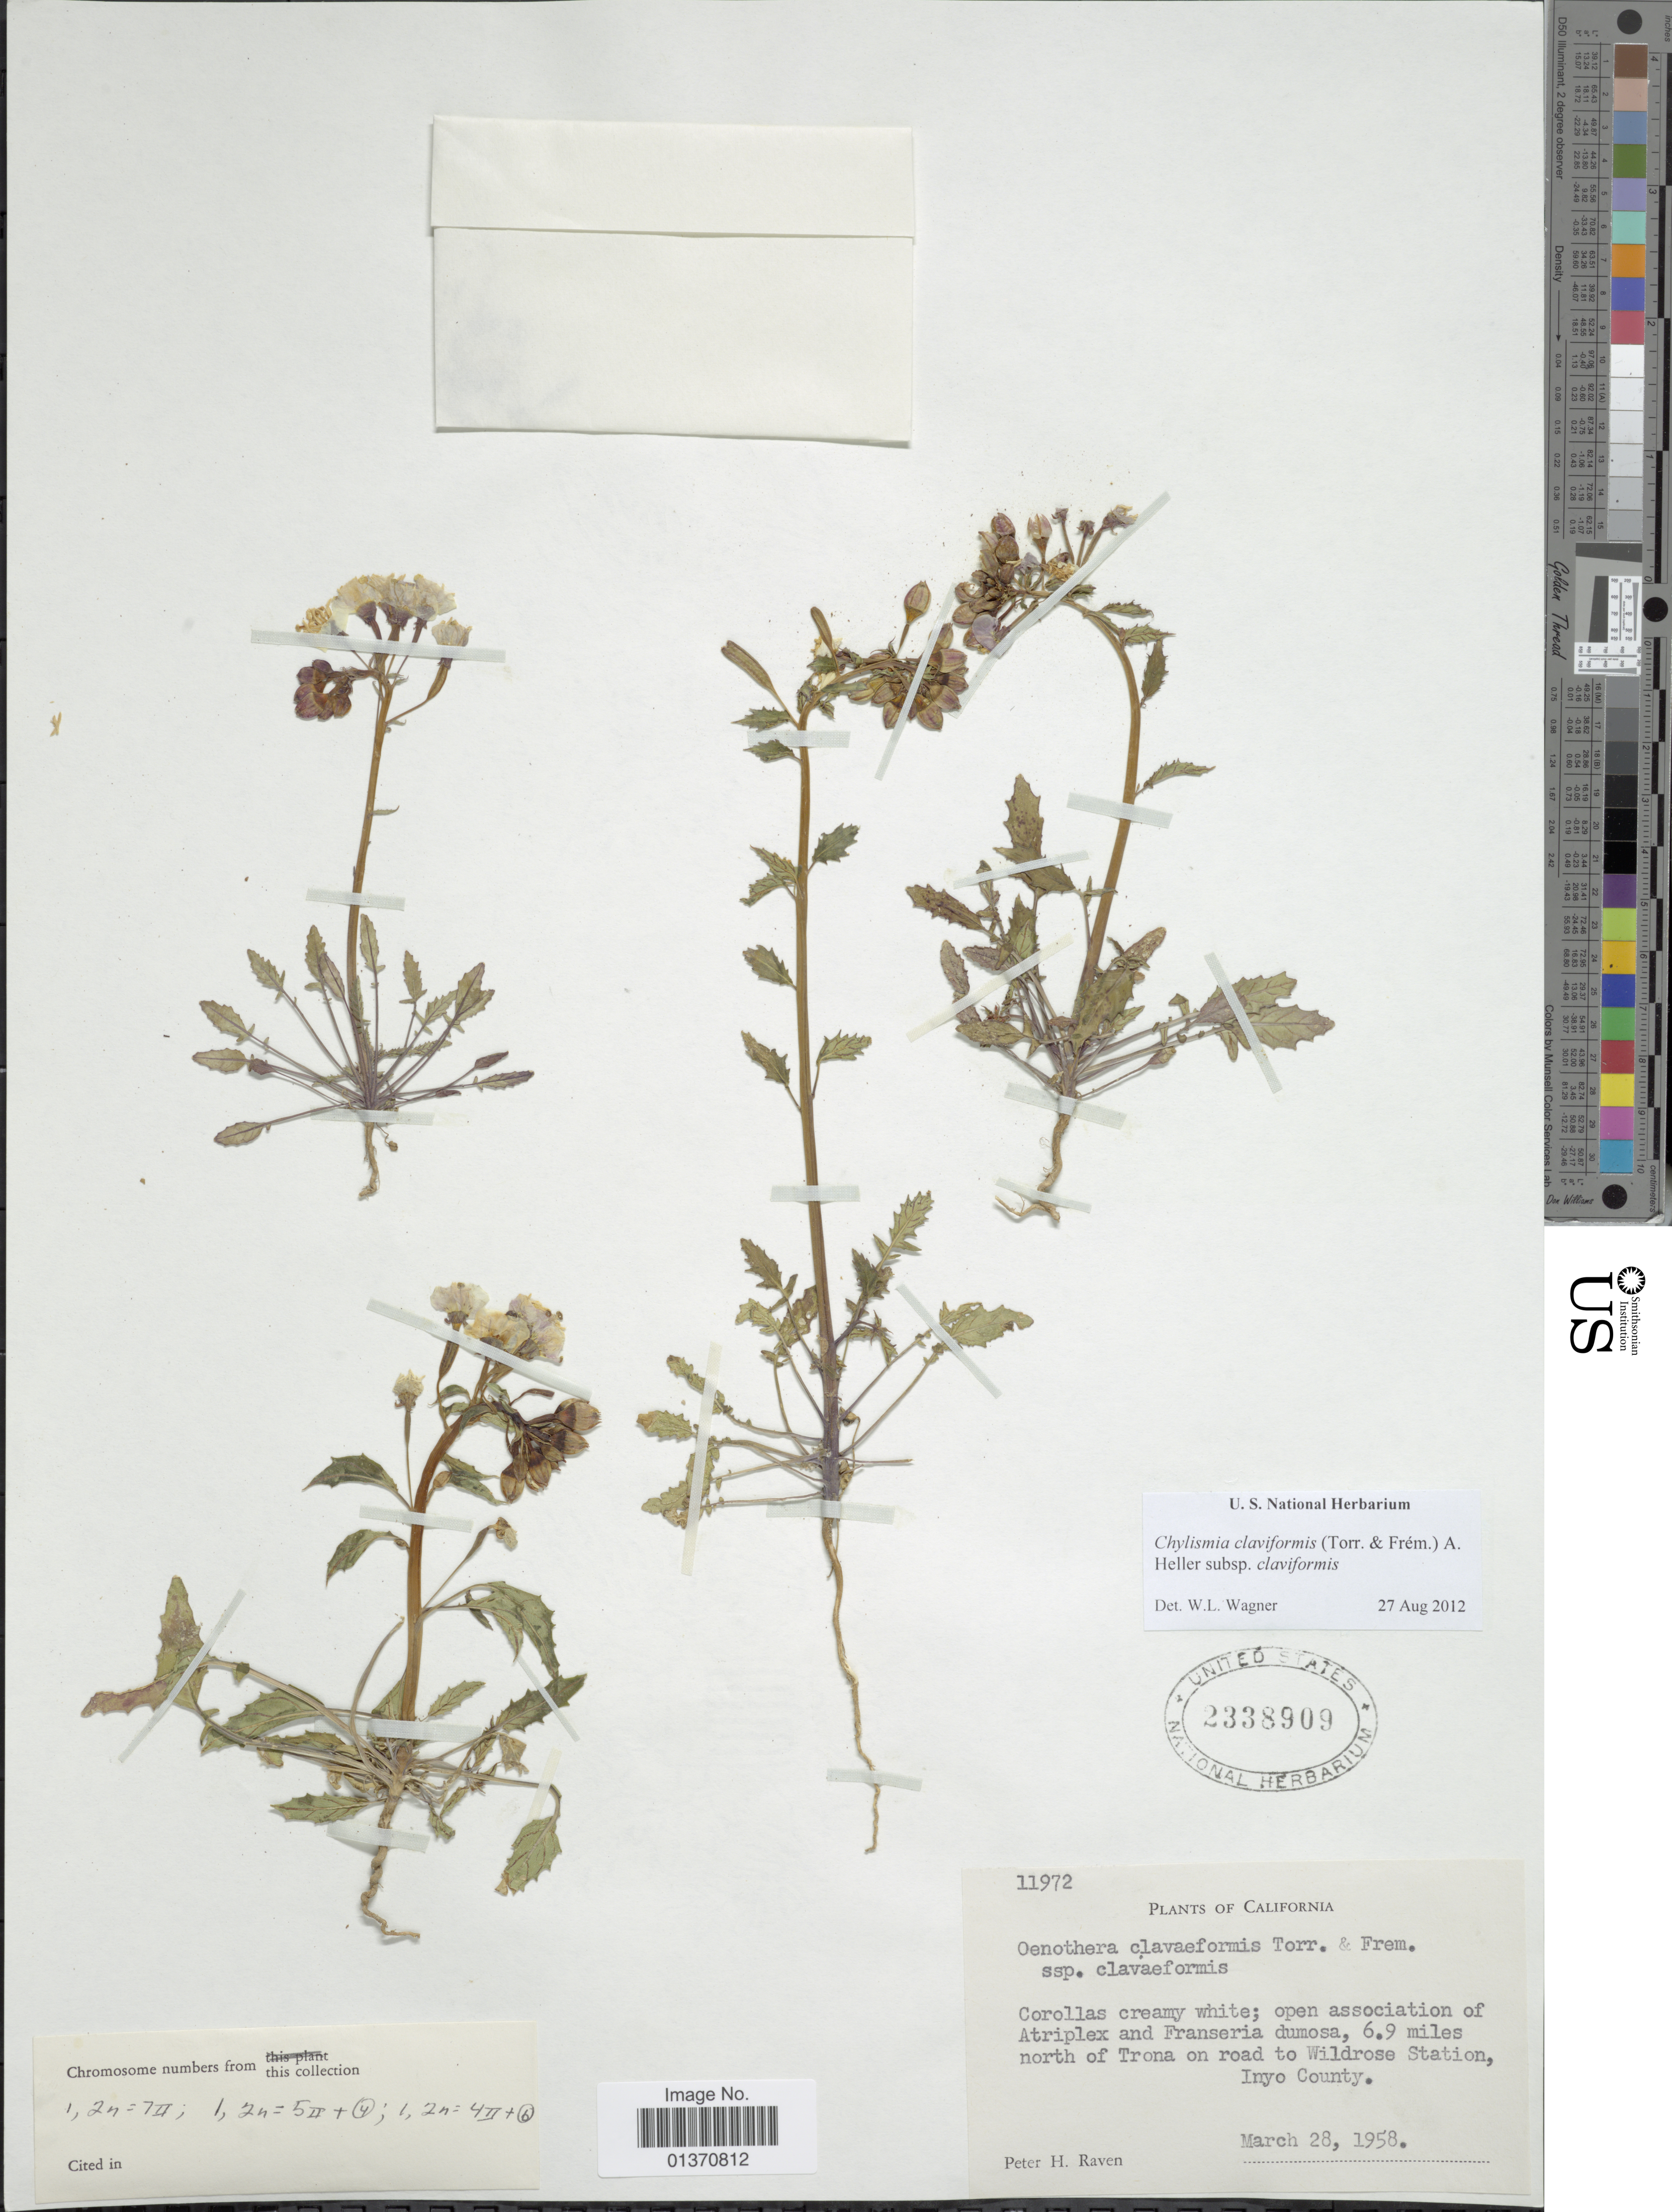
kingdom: Plantae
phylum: Tracheophyta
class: Magnoliopsida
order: Myrtales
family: Onagraceae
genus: Chylismia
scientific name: Chylismia claviformis subsp. claviformis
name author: (Torr. & Frém.) A. Heller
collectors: P. H. Raven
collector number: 11972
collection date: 1958-03-28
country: United States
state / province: California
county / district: Inyo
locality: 6.9 miles north of Trona on road to Wildrose Station, Inyo County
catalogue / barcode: US 2338909